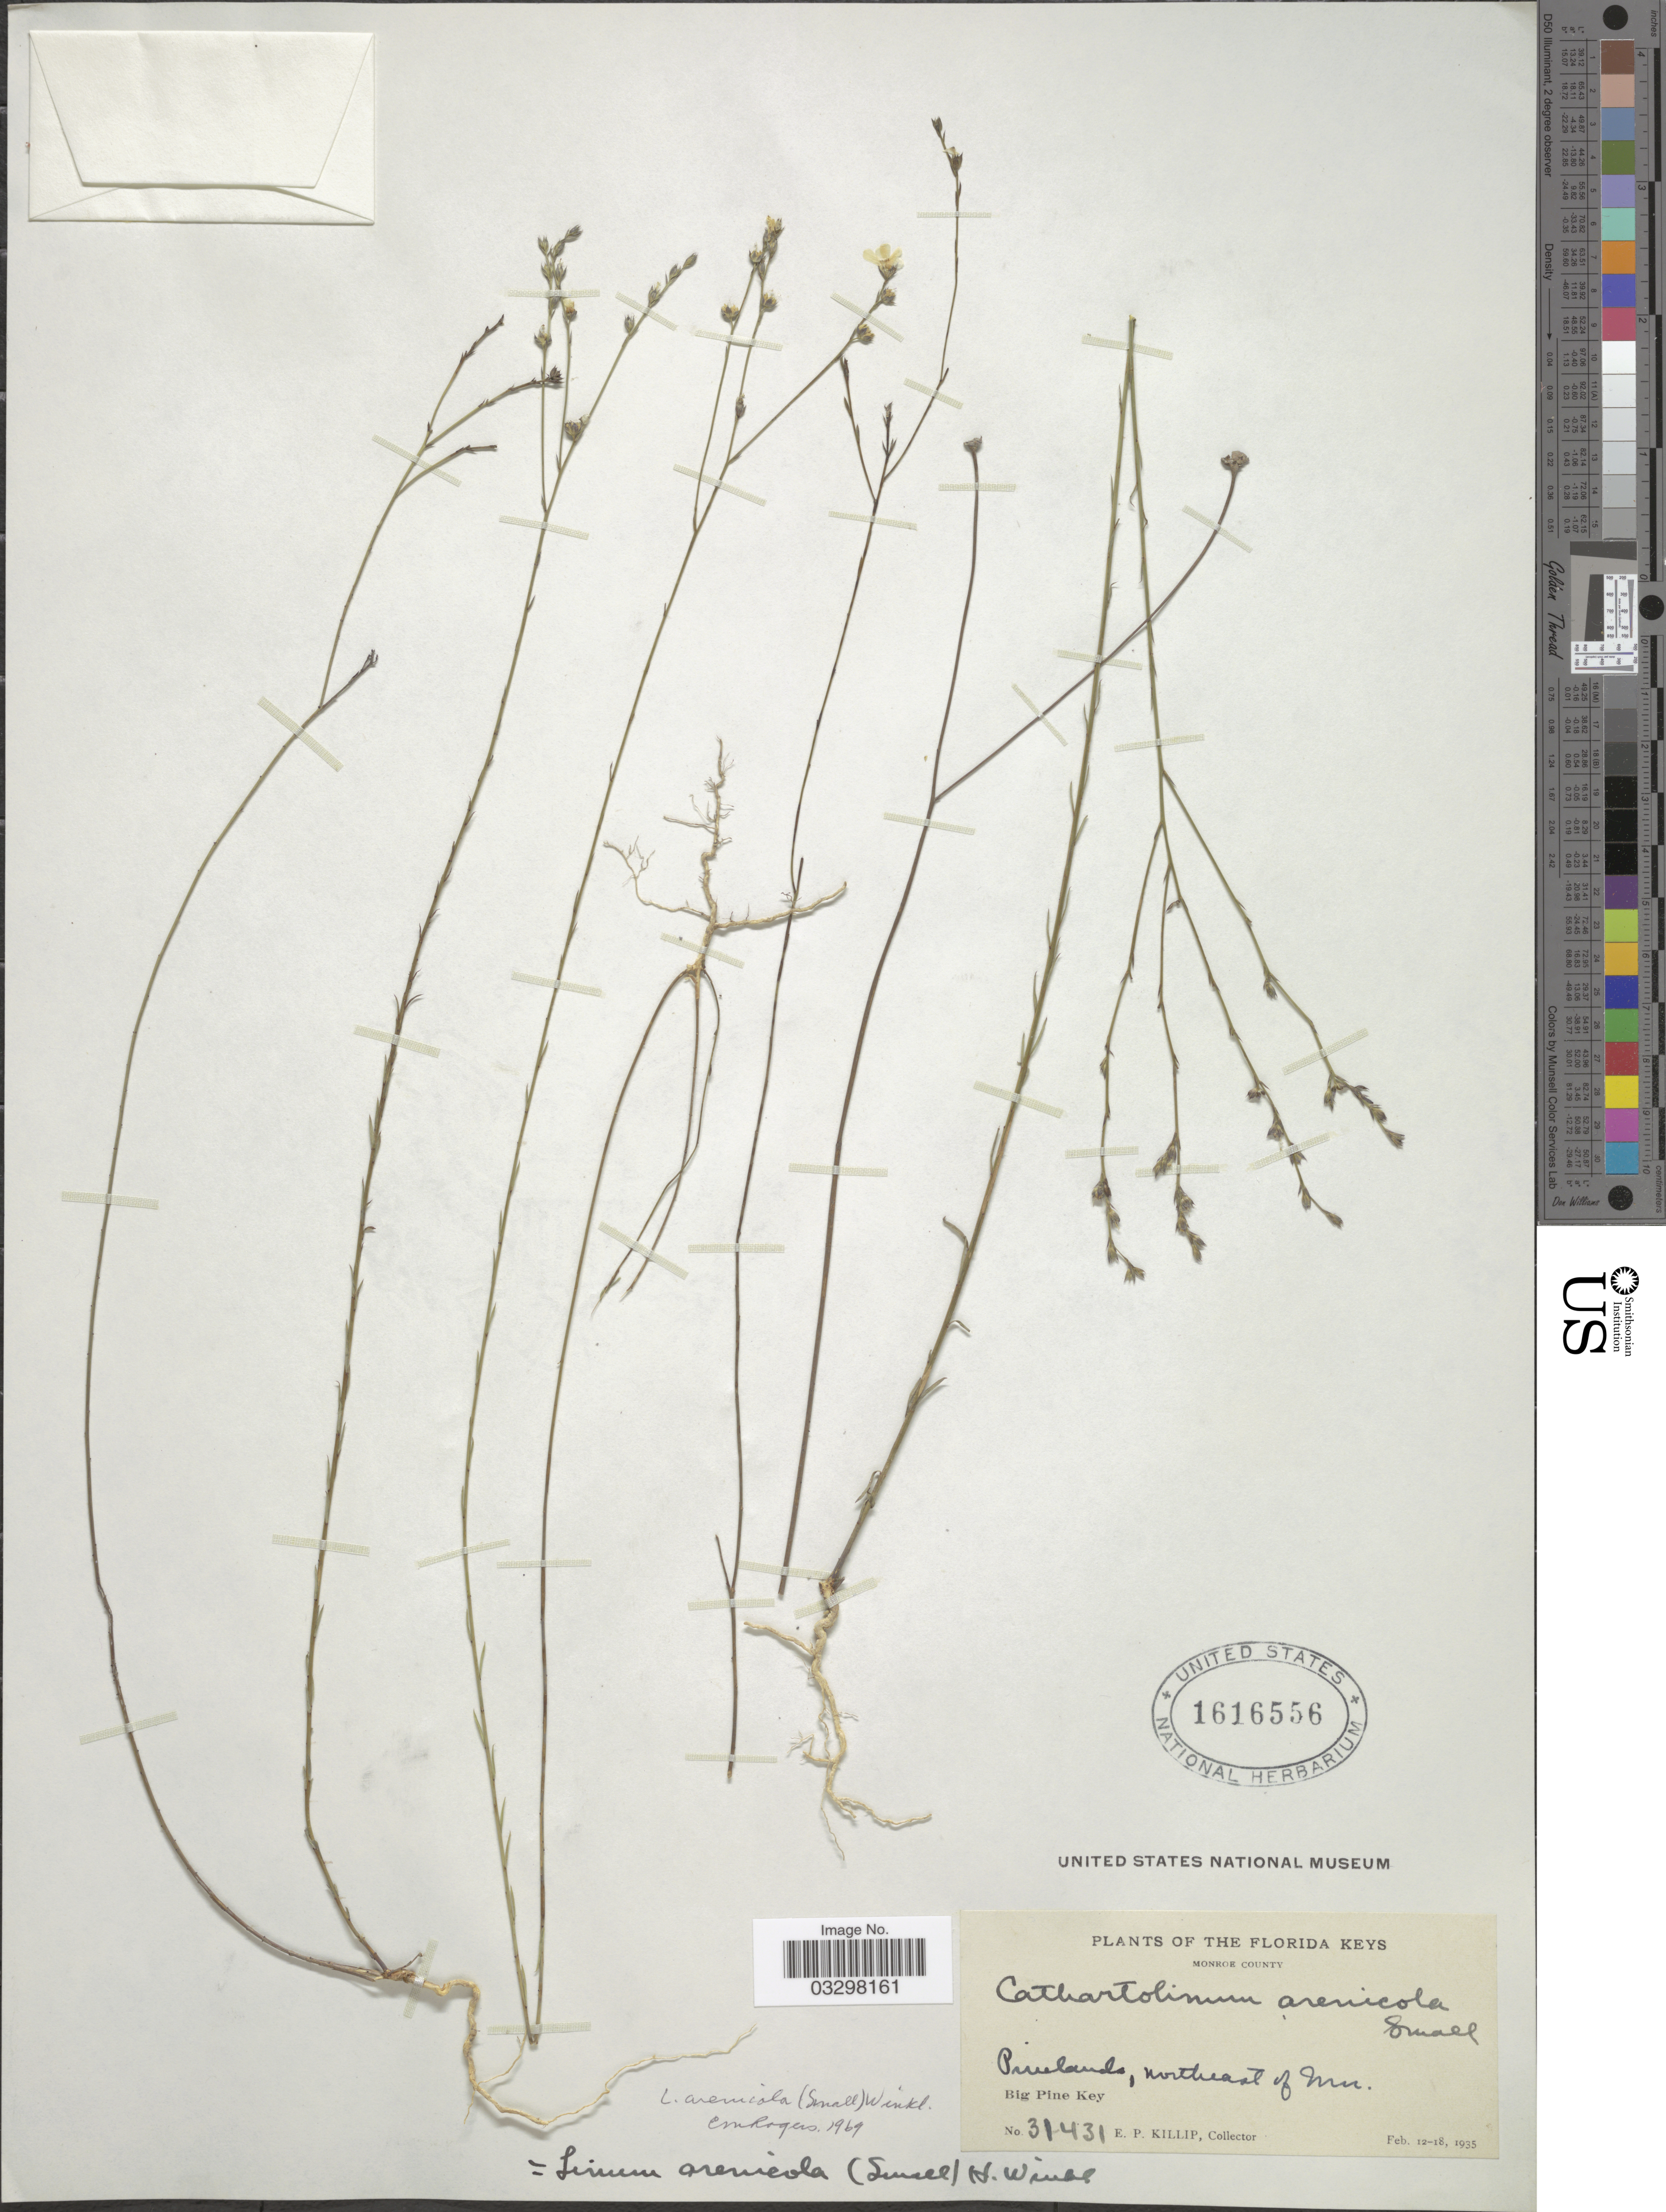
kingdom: Plantae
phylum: Tracheophyta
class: Magnoliopsida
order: Malpighiales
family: Linaceae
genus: Linum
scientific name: Linum arenicola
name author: (Small) H. J. P. Winkler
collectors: E. P. Killip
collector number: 31431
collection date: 1935-02-12/1935-02-18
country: United States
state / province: Florida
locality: The Florida Keys, Monroe County, Pinelands, northeast of Inn, Big Pine Key.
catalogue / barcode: US 1616556